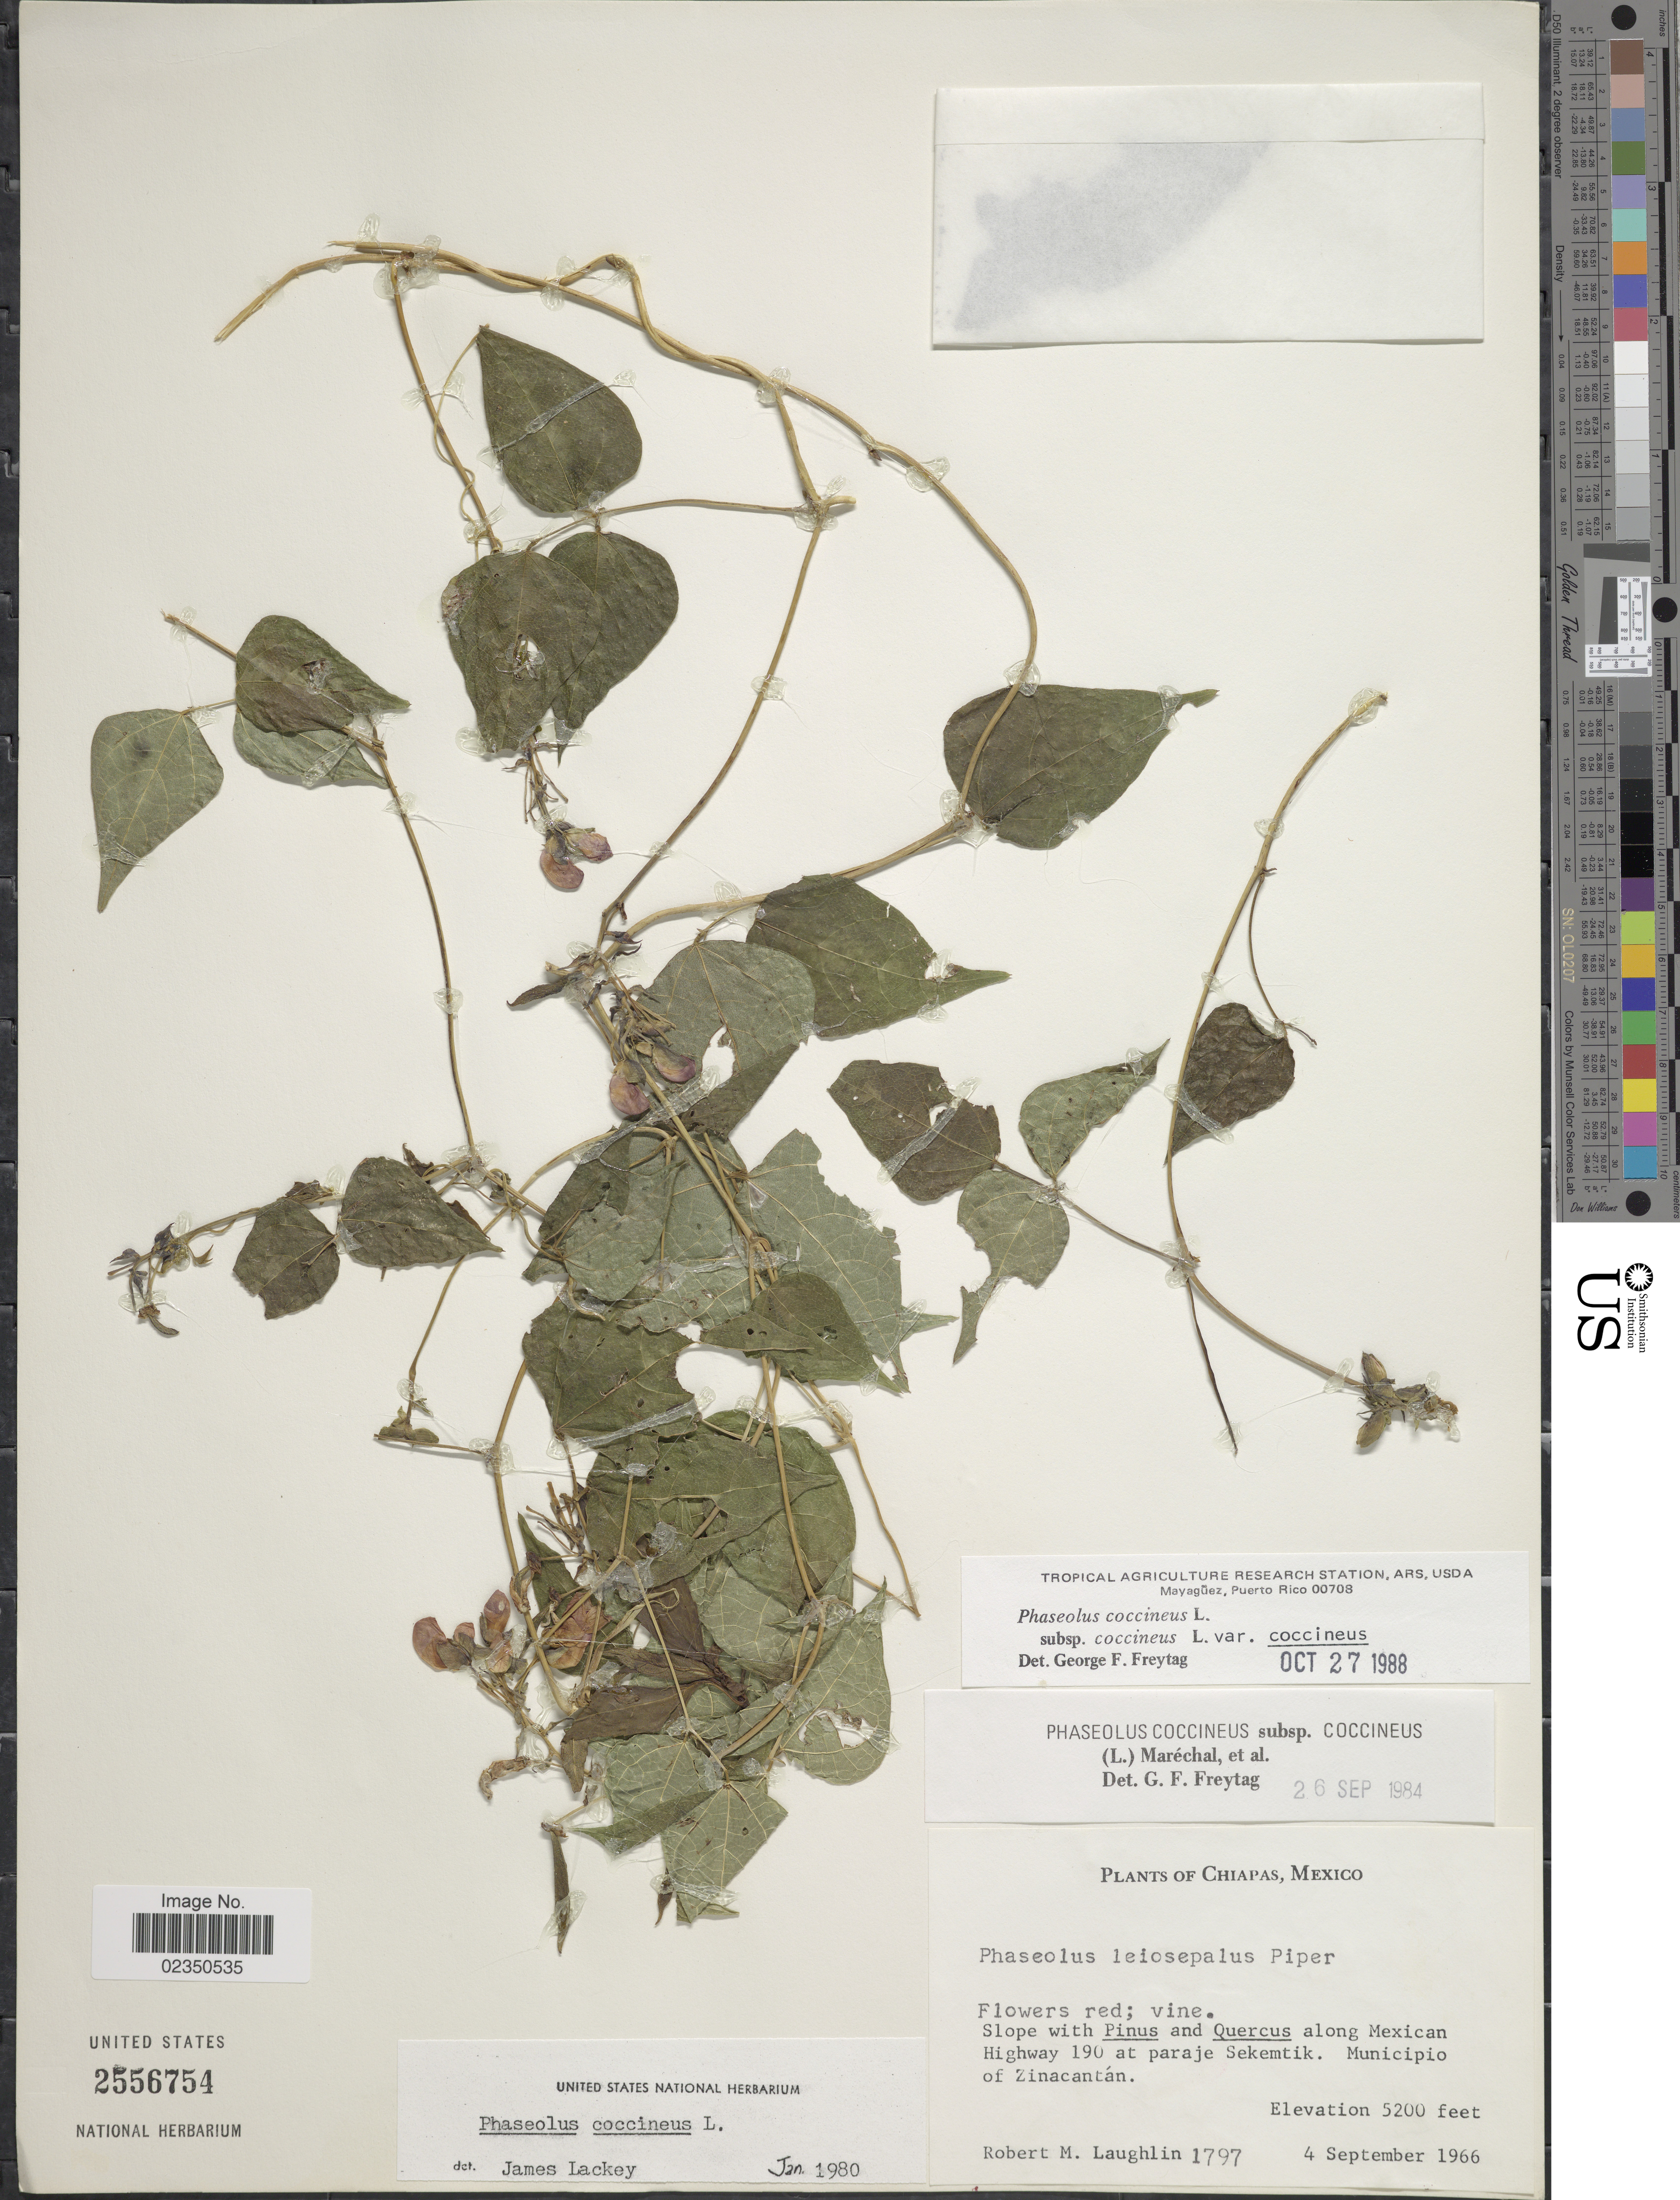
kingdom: Plantae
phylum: Tracheophyta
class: Magnoliopsida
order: Fabales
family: Fabaceae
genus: Phaseolus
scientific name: Phaseolus coccineus var. coccineus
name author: L.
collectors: R. M. Laughlin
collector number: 1797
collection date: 1966-09-04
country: Mexico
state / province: Chiapas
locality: Slope along Mexican Highway 190 at paraje Sekemtik, Municipio of Zinacantan.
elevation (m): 1585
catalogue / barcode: US 2556754